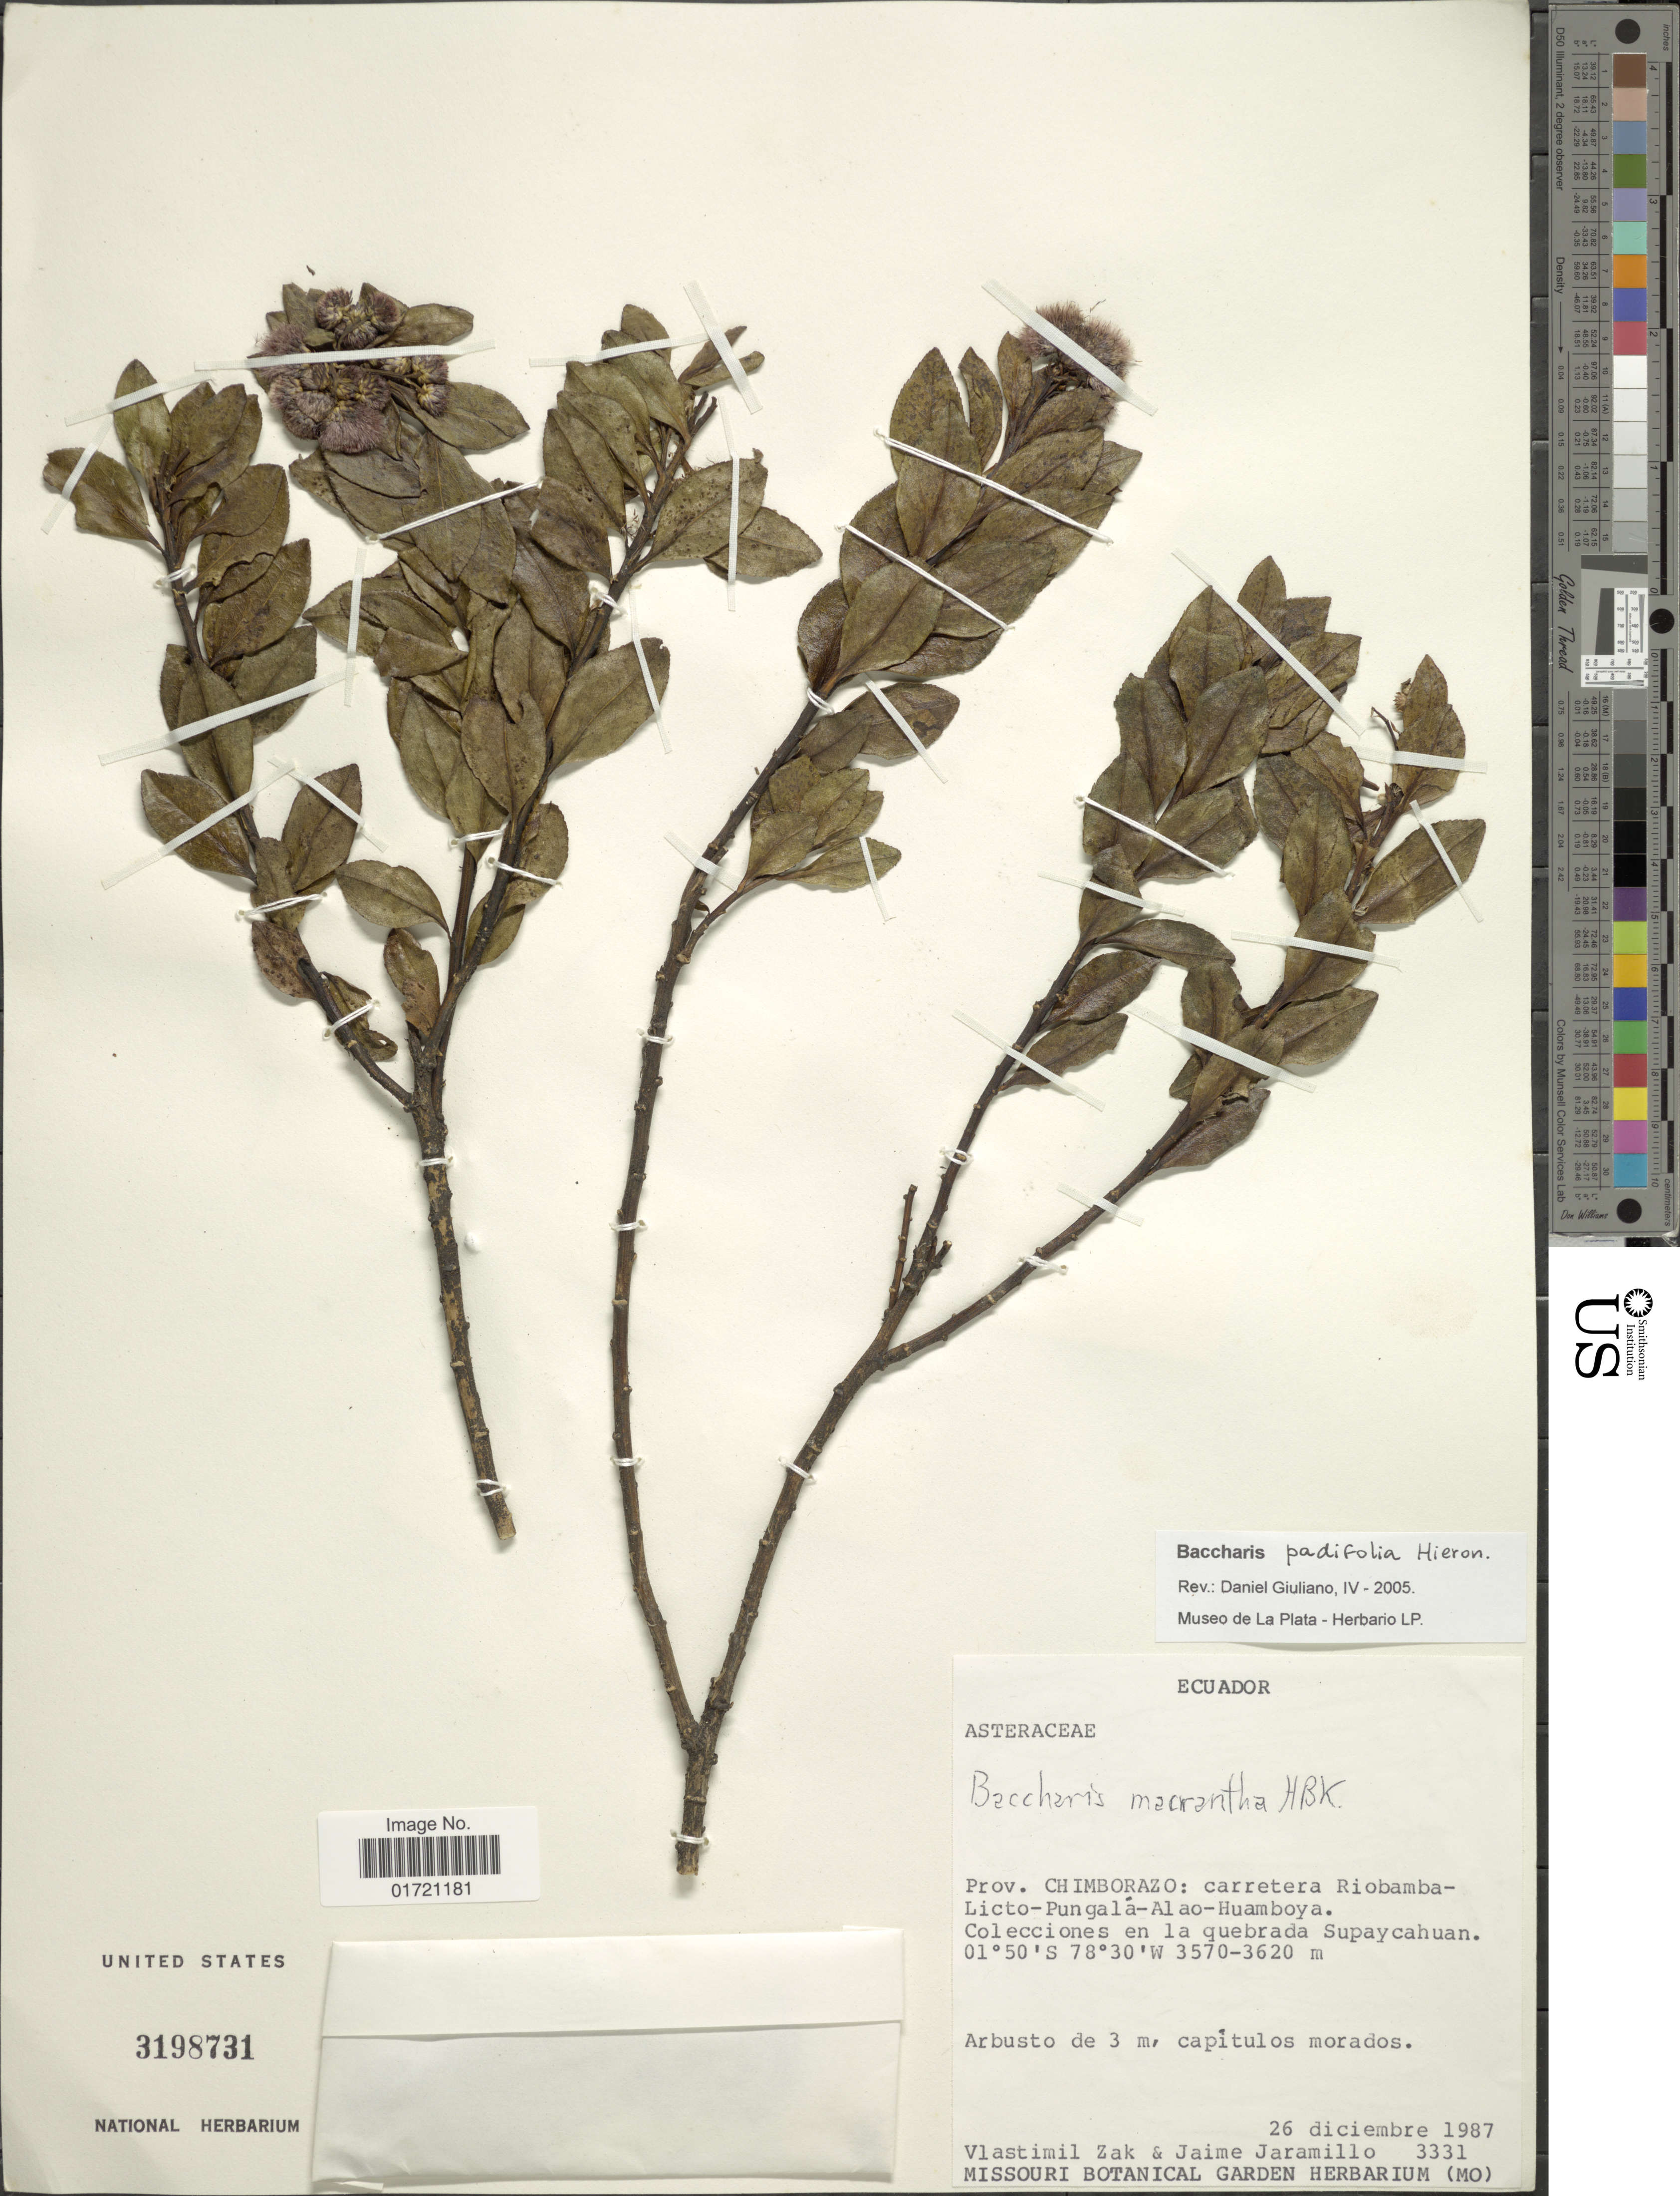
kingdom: Plantae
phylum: Tracheophyta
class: Magnoliopsida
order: Asterales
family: Asteraceae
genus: Baccharis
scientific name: Baccharis padifolia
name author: Hieron.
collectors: V. Zak & J. Jaramillo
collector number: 3331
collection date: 1987-12-26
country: Ecuador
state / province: Chimborazo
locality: Prov. Chimborazo: carretera Riobamba-Licto-Pungalá-Alao-Huamboya.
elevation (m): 3570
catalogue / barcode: US 3198731